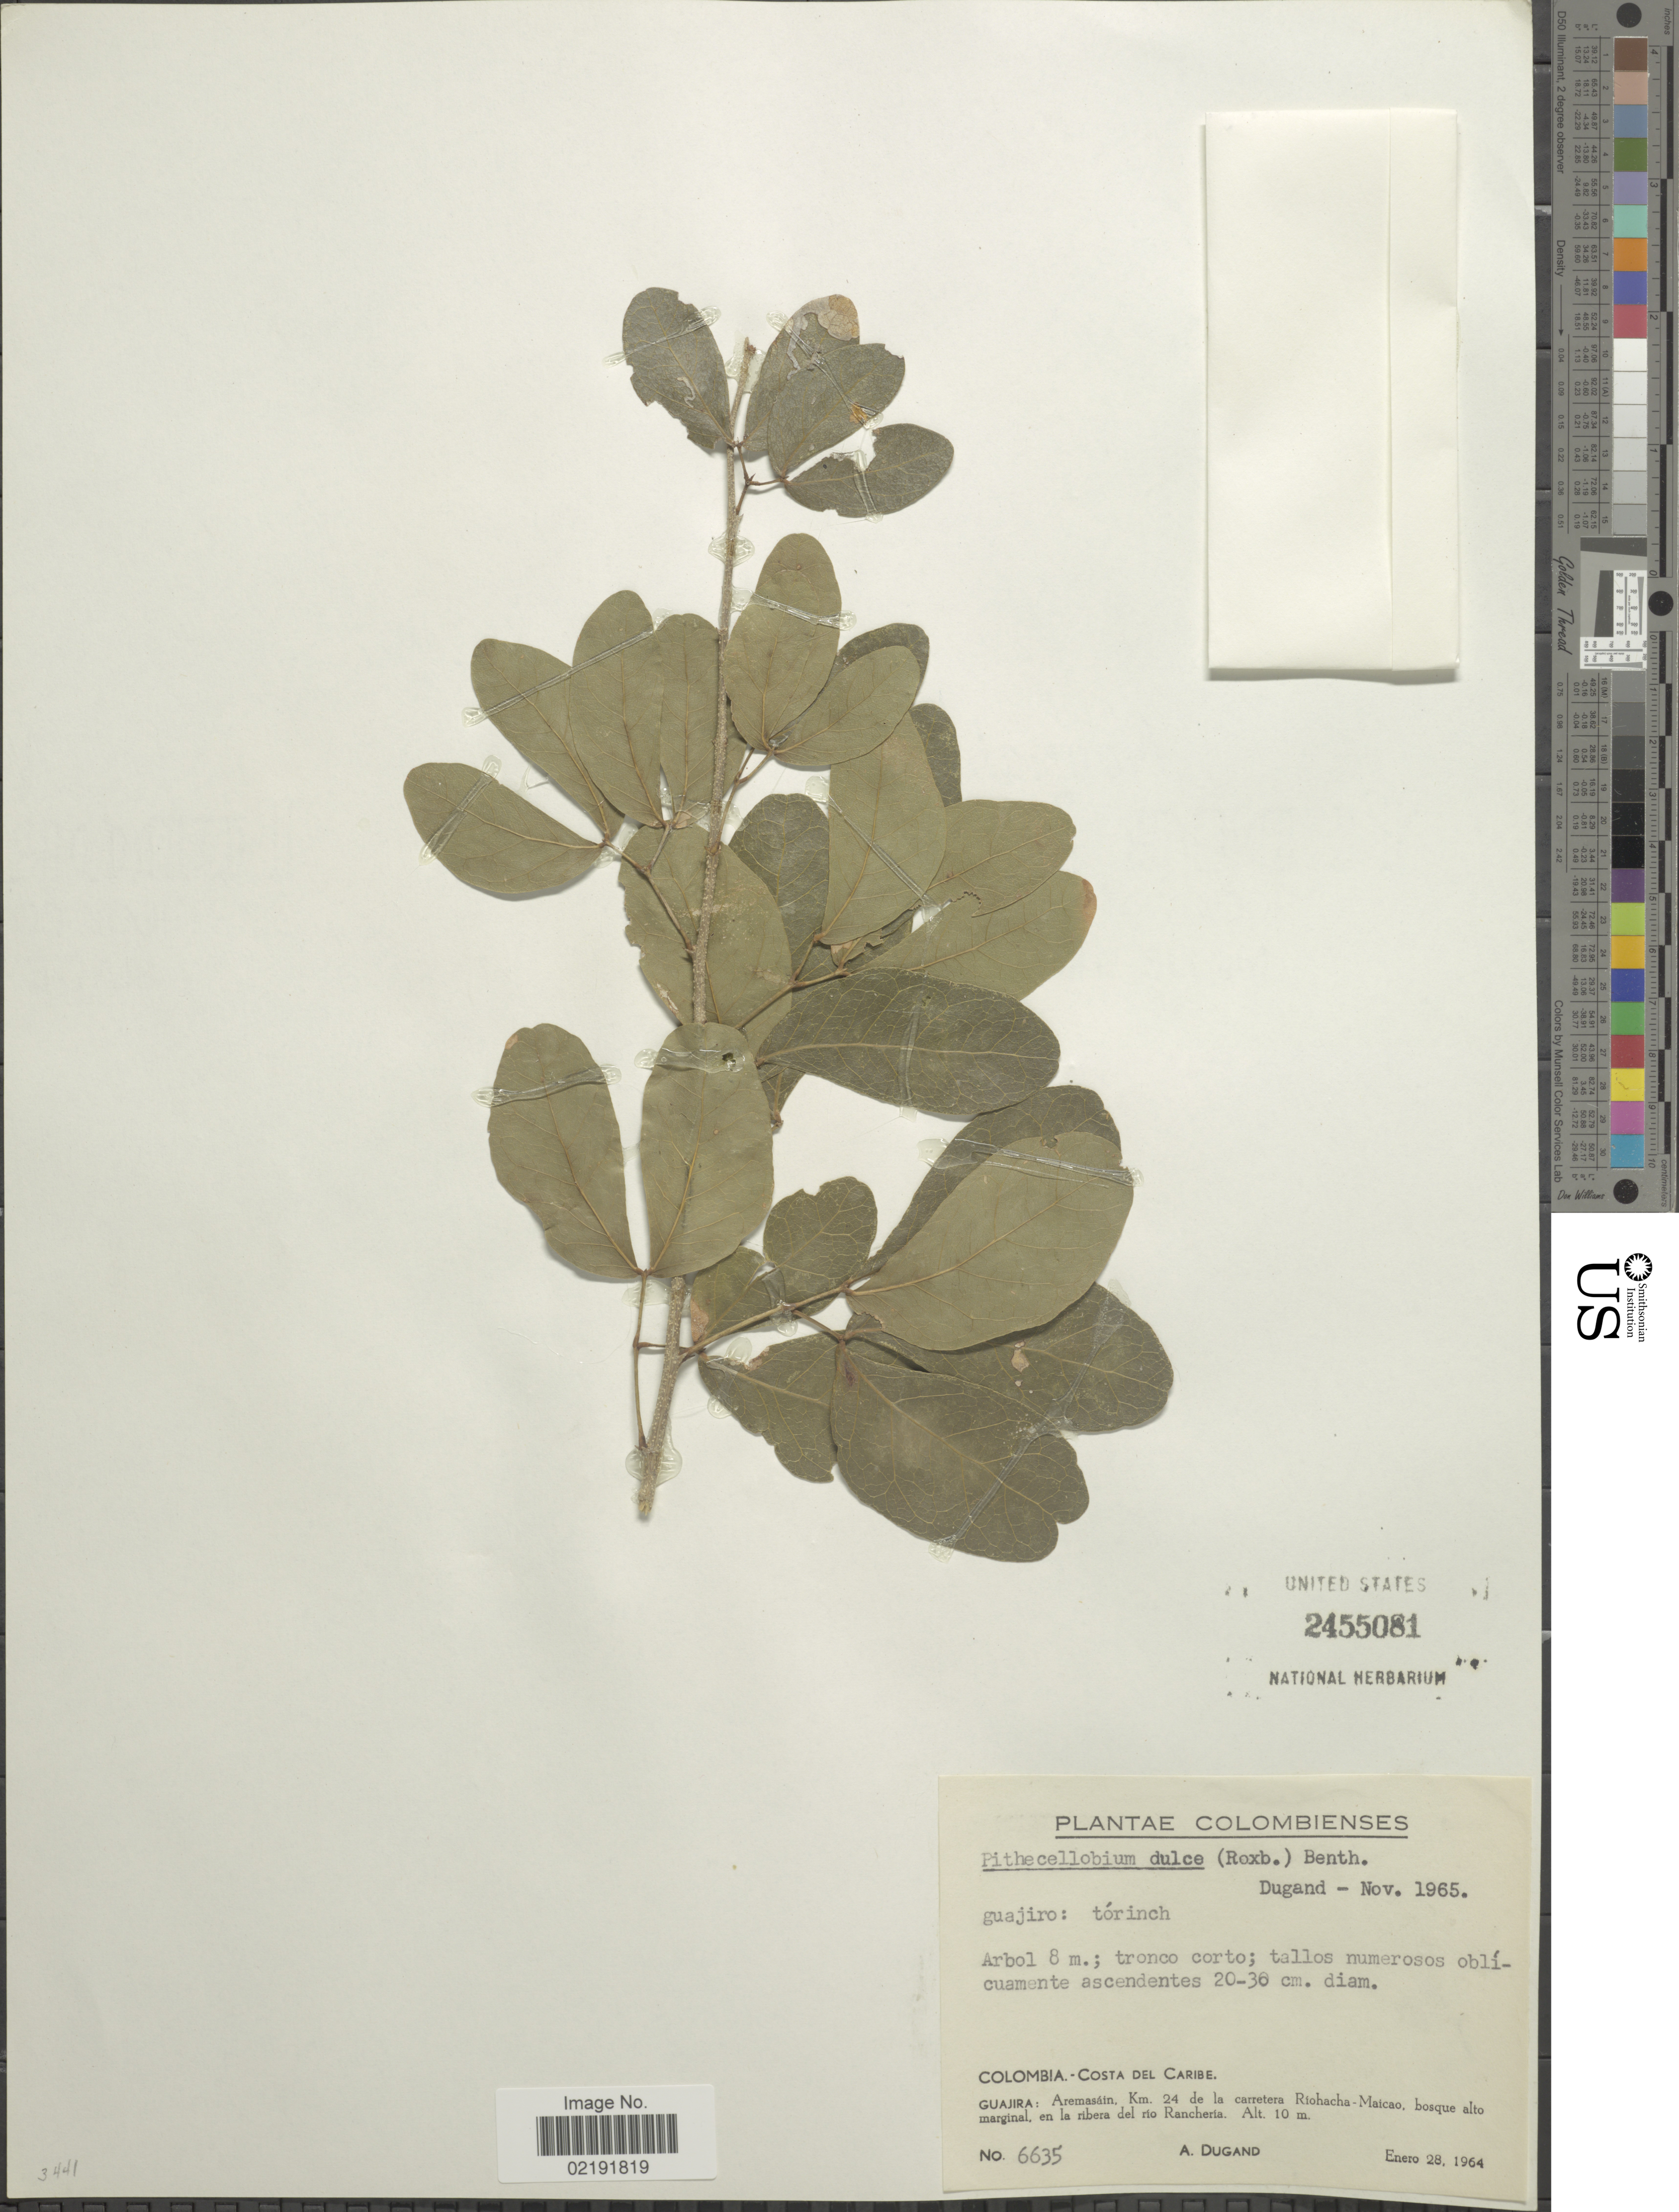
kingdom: Plantae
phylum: Tracheophyta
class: Magnoliopsida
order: Fabales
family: Fabaceae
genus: Pithecellobium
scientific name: Pithecellobium dulce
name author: (Roxb.) Benth.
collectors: A. Dugand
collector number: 6635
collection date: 1964-01-28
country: Colombia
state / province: La Guajira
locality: Colombia- Costa del Caribe. Guajir: Aremasáin, Km. 24 de la carretera Riohacha- Maicao, bosque alto marginal, en la ribera del rio Rancheria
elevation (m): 10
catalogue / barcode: US 2455081